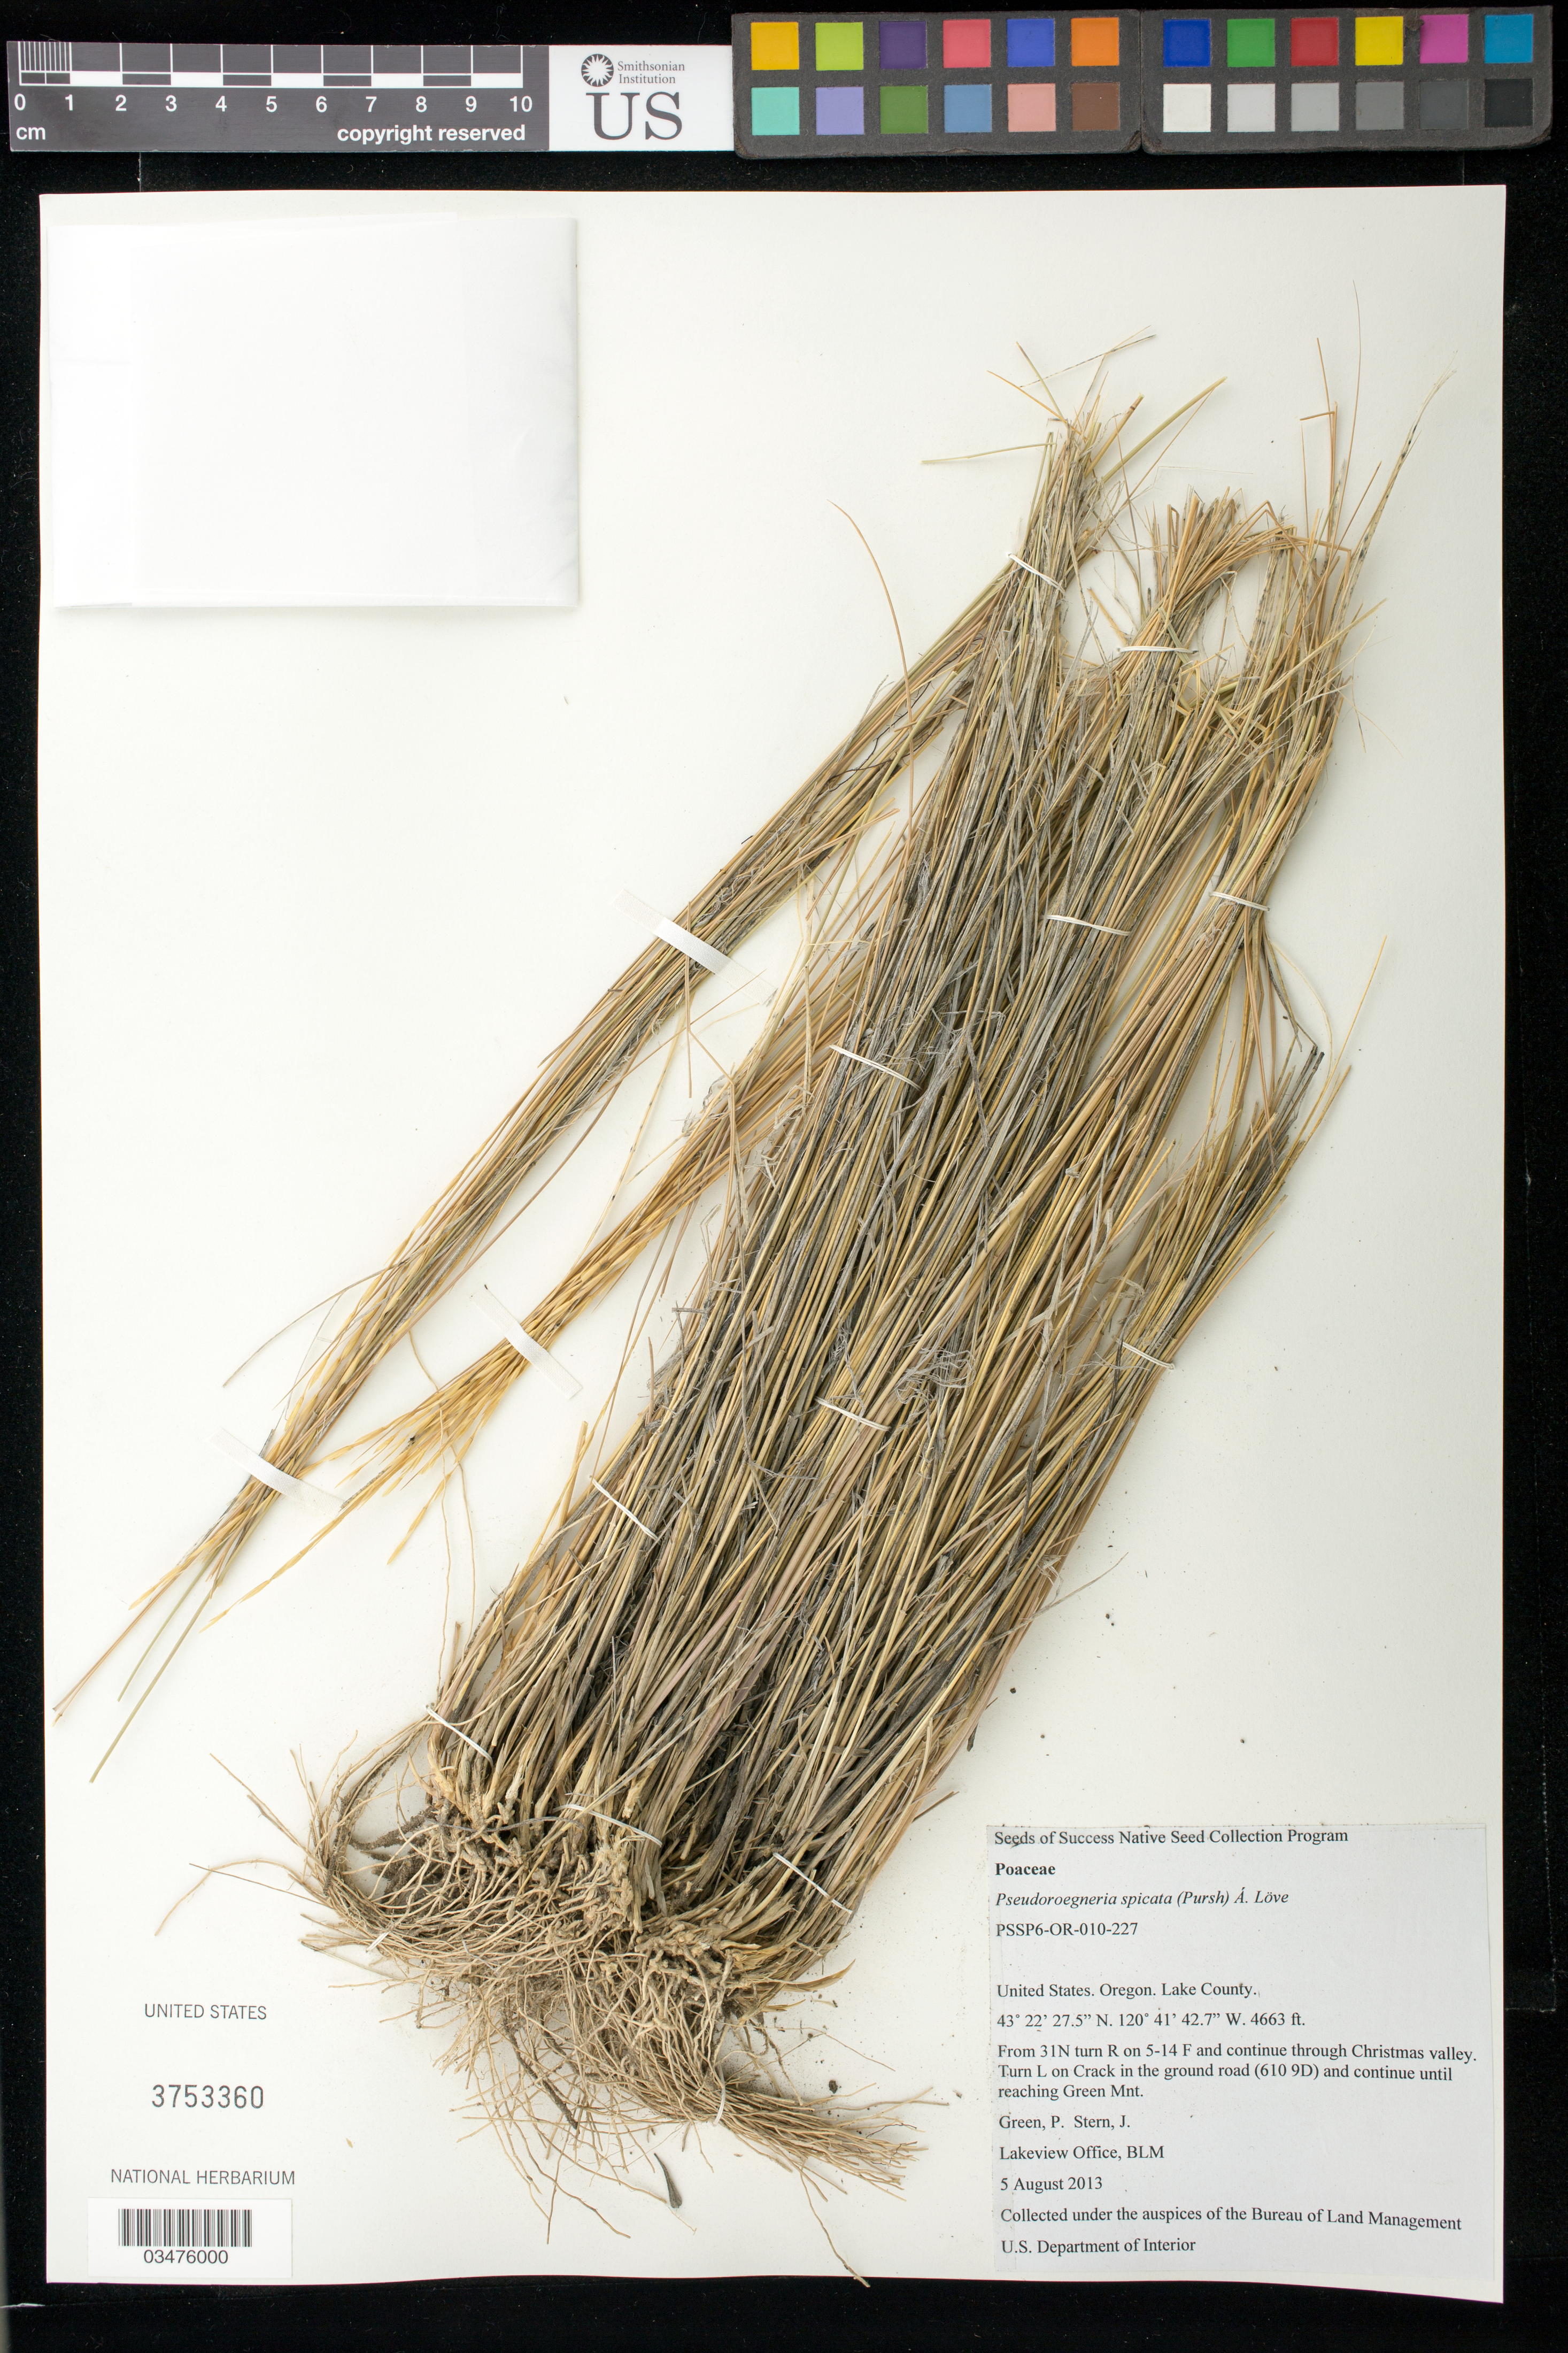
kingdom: Plantae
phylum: Tracheophyta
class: Liliopsida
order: Poales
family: Poaceae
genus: Pseudoroegneria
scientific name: Pseudoroegneria spicata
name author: (Pursh) Á. Löve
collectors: P. Green & J. Stern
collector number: PSSP6-OR-010-227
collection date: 2013-08-05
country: United States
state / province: Oregon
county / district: Lake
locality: Green Mt.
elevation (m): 1421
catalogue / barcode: US 3753360